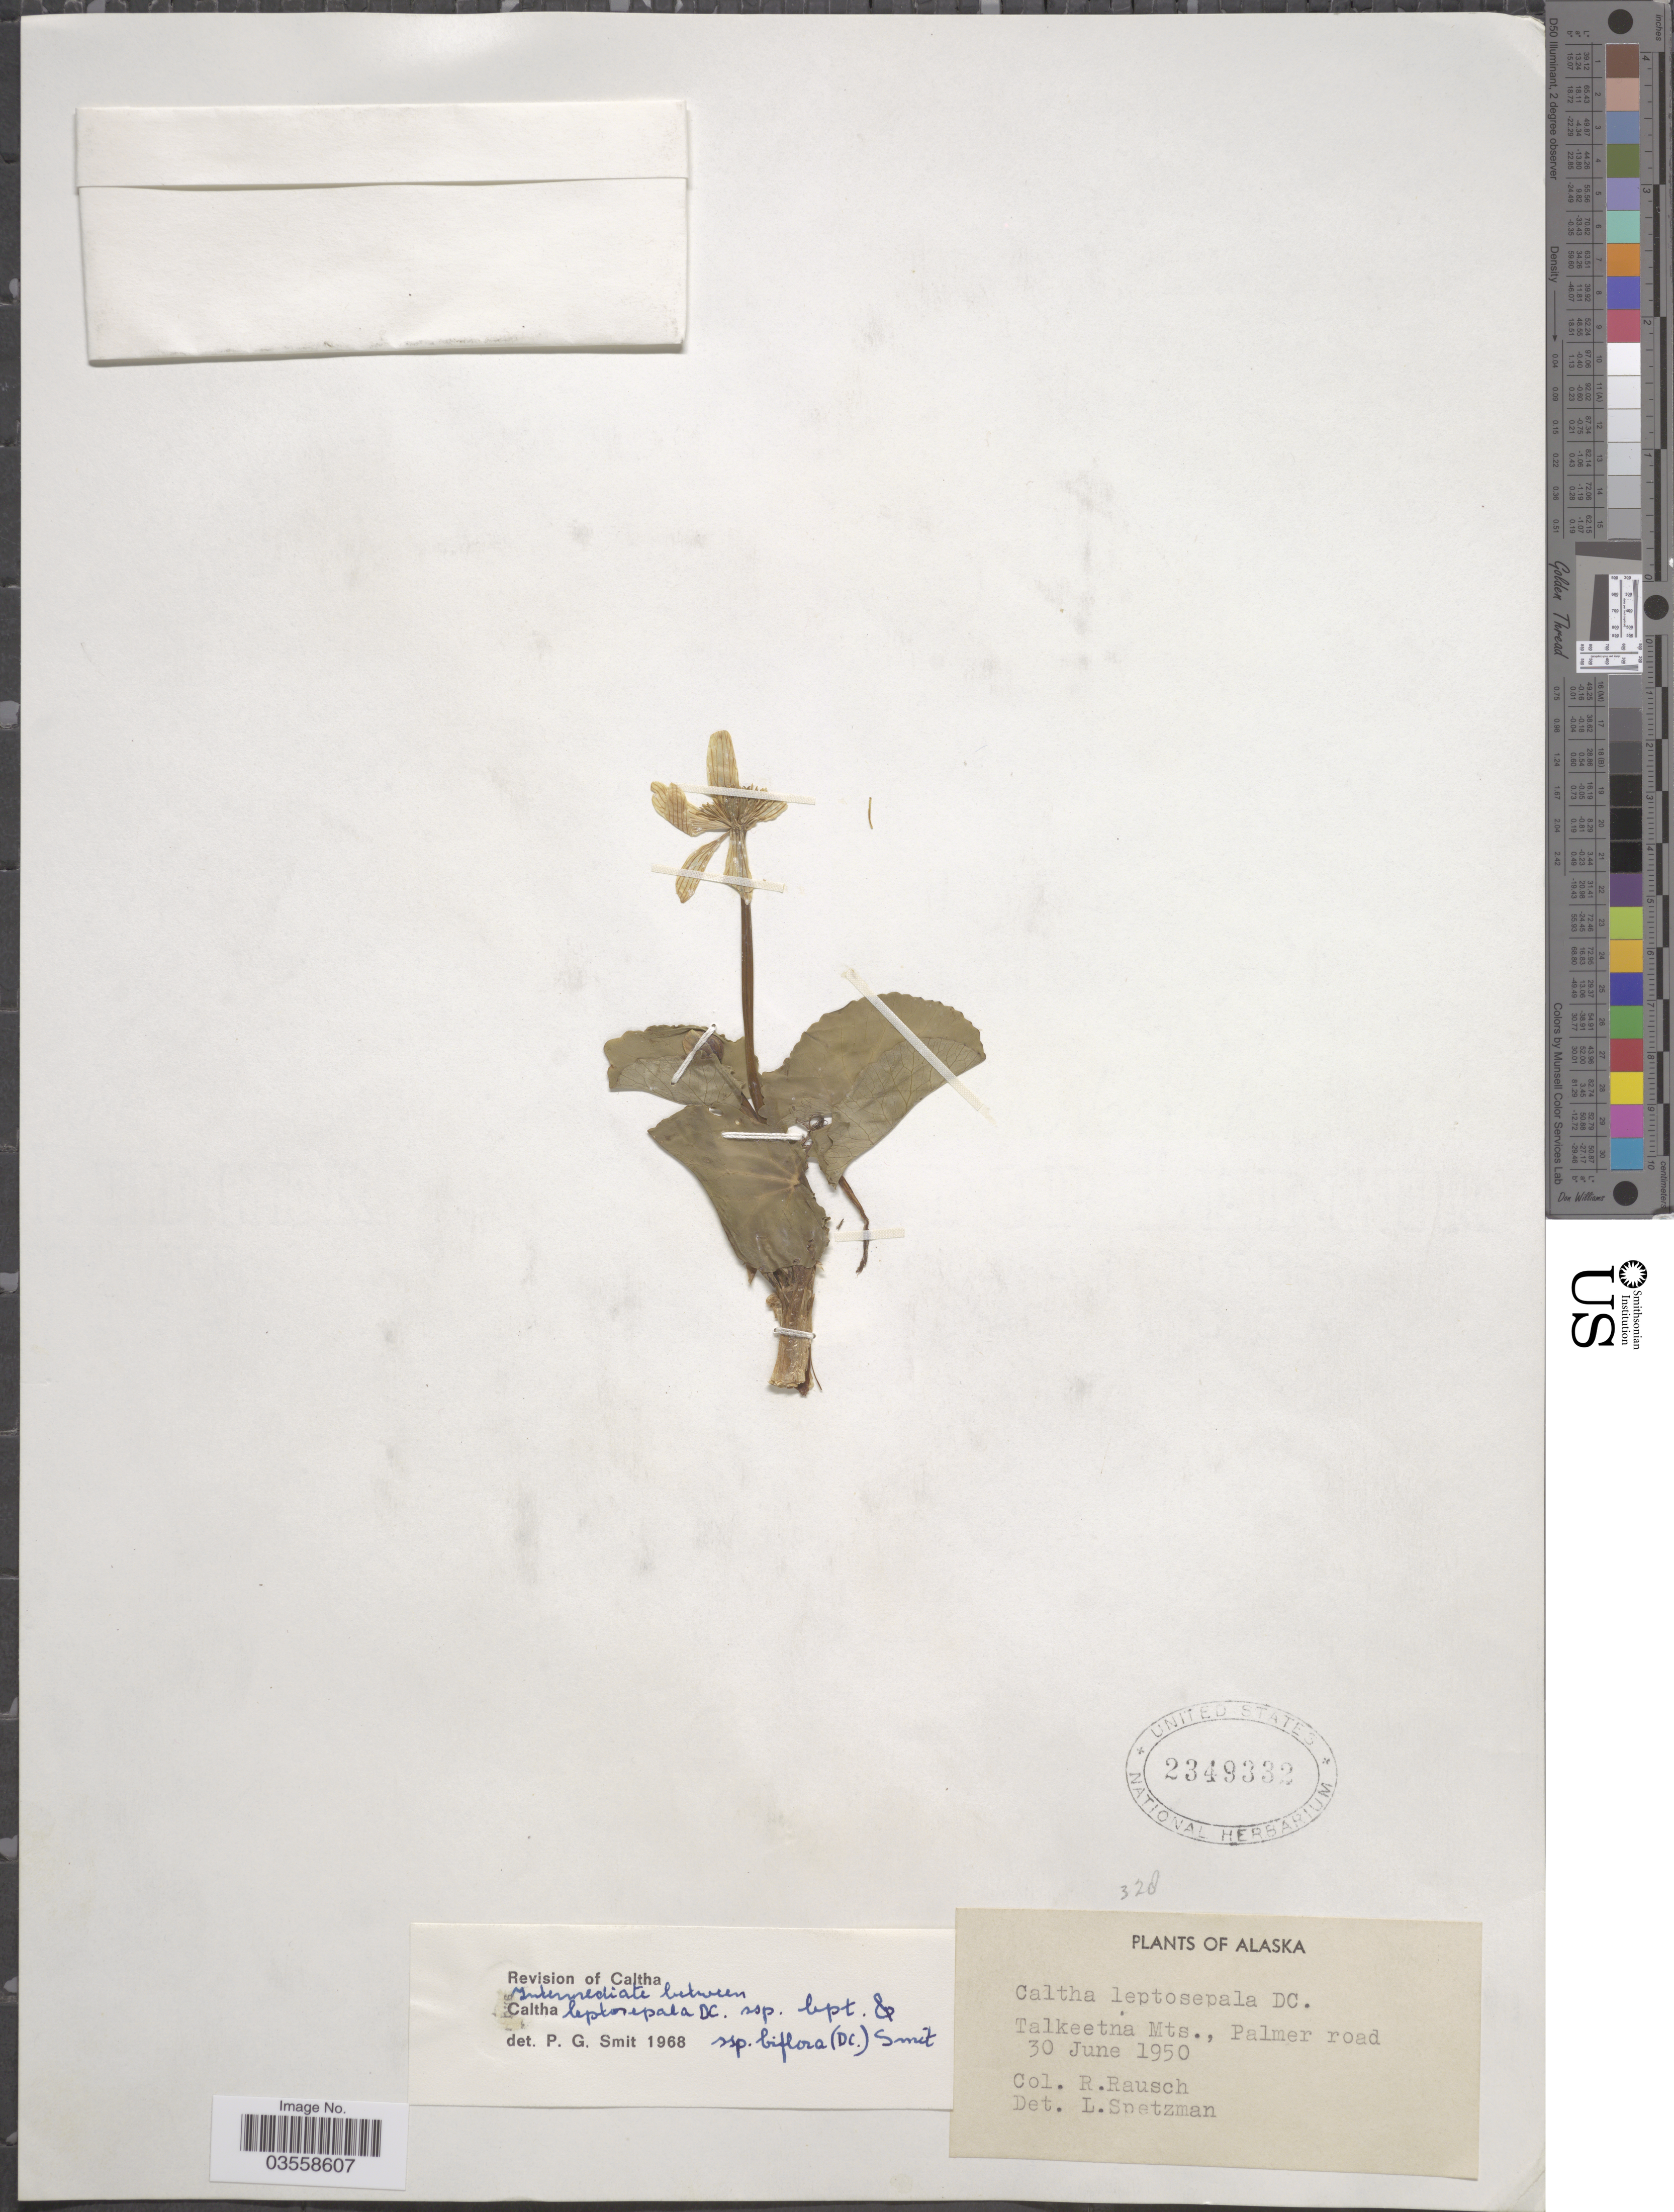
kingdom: Plantae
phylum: Tracheophyta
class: Magnoliopsida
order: Ranunculales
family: Ranunculaceae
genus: Caltha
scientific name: Caltha leptosepala subsp. biflora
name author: DC.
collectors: R. Rausch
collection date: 1950-06-30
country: United States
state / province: Alaska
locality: Talkeetna Mts., Palmer road.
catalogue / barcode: US 2349332